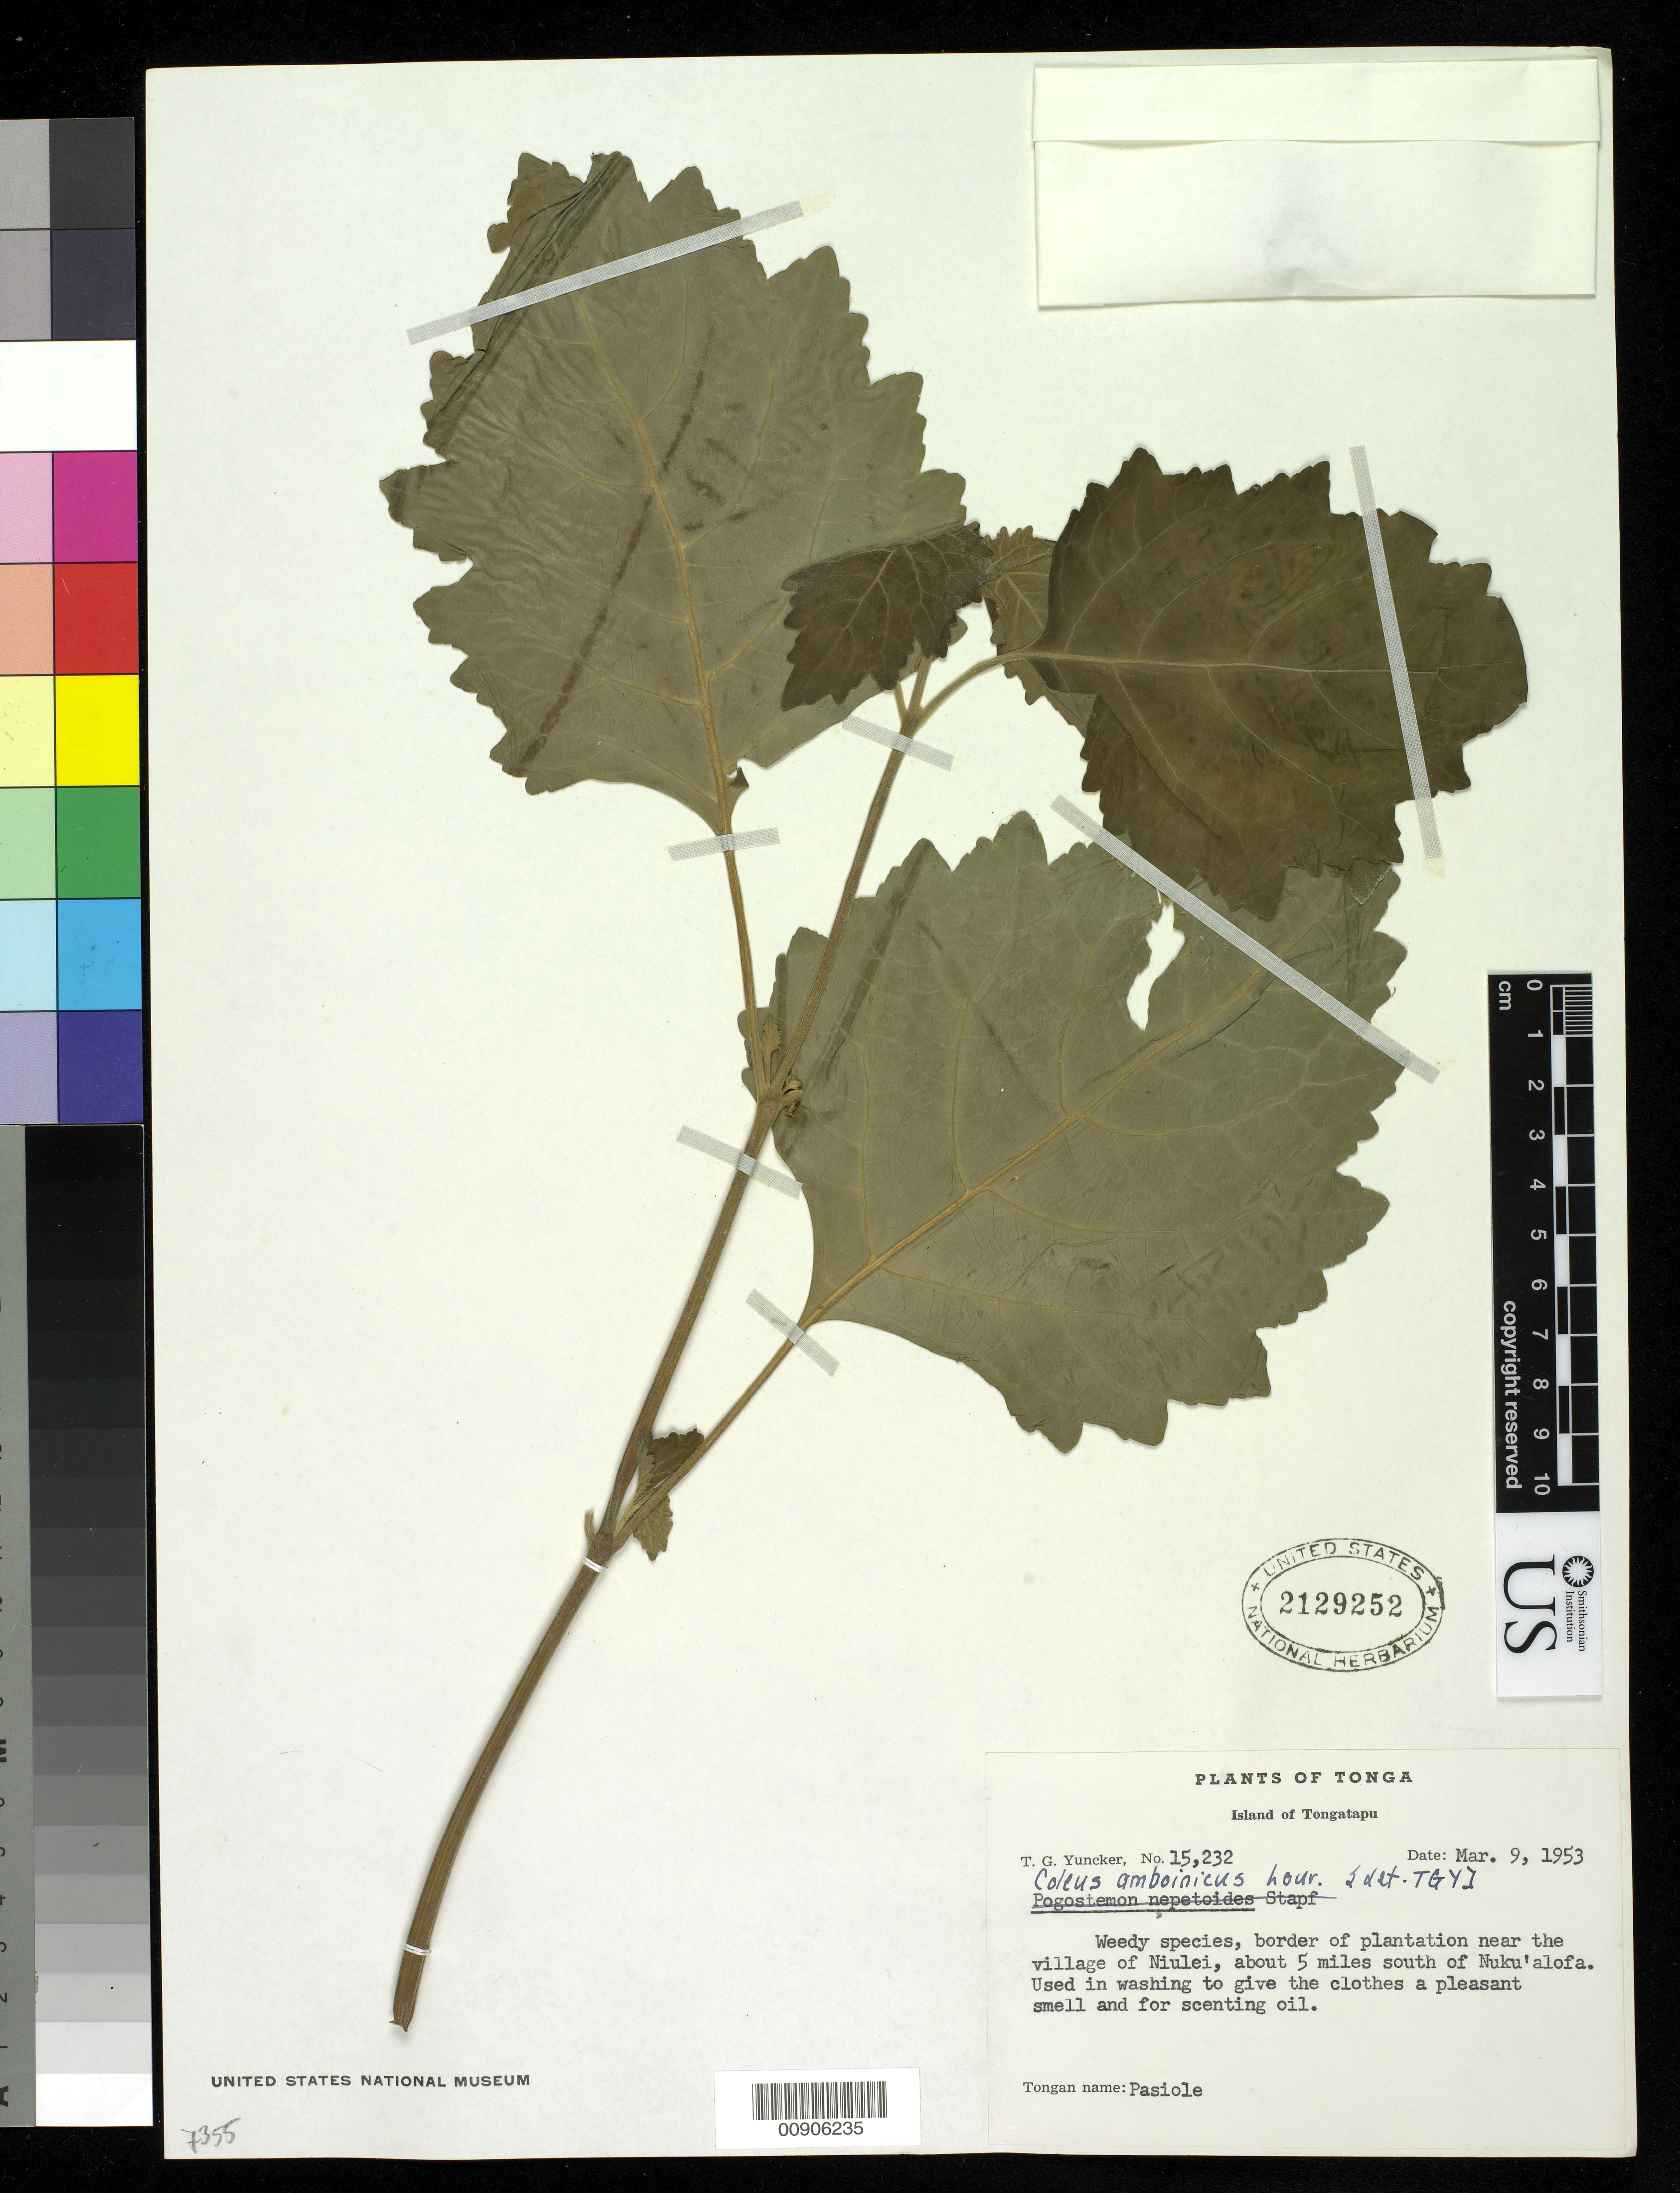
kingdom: Plantae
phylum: Tracheophyta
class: Magnoliopsida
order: Lamiales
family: Lamiaceae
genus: Coleus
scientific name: Coleus amboinicus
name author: Lour.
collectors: T. G. Yuncker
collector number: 15232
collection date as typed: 09 Mar 1953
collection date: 1953-03-09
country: Tonga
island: Tongatapu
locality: border of plantation near the village of Niulei, about 5 miles south of Nuku'alofa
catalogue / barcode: US 2129252